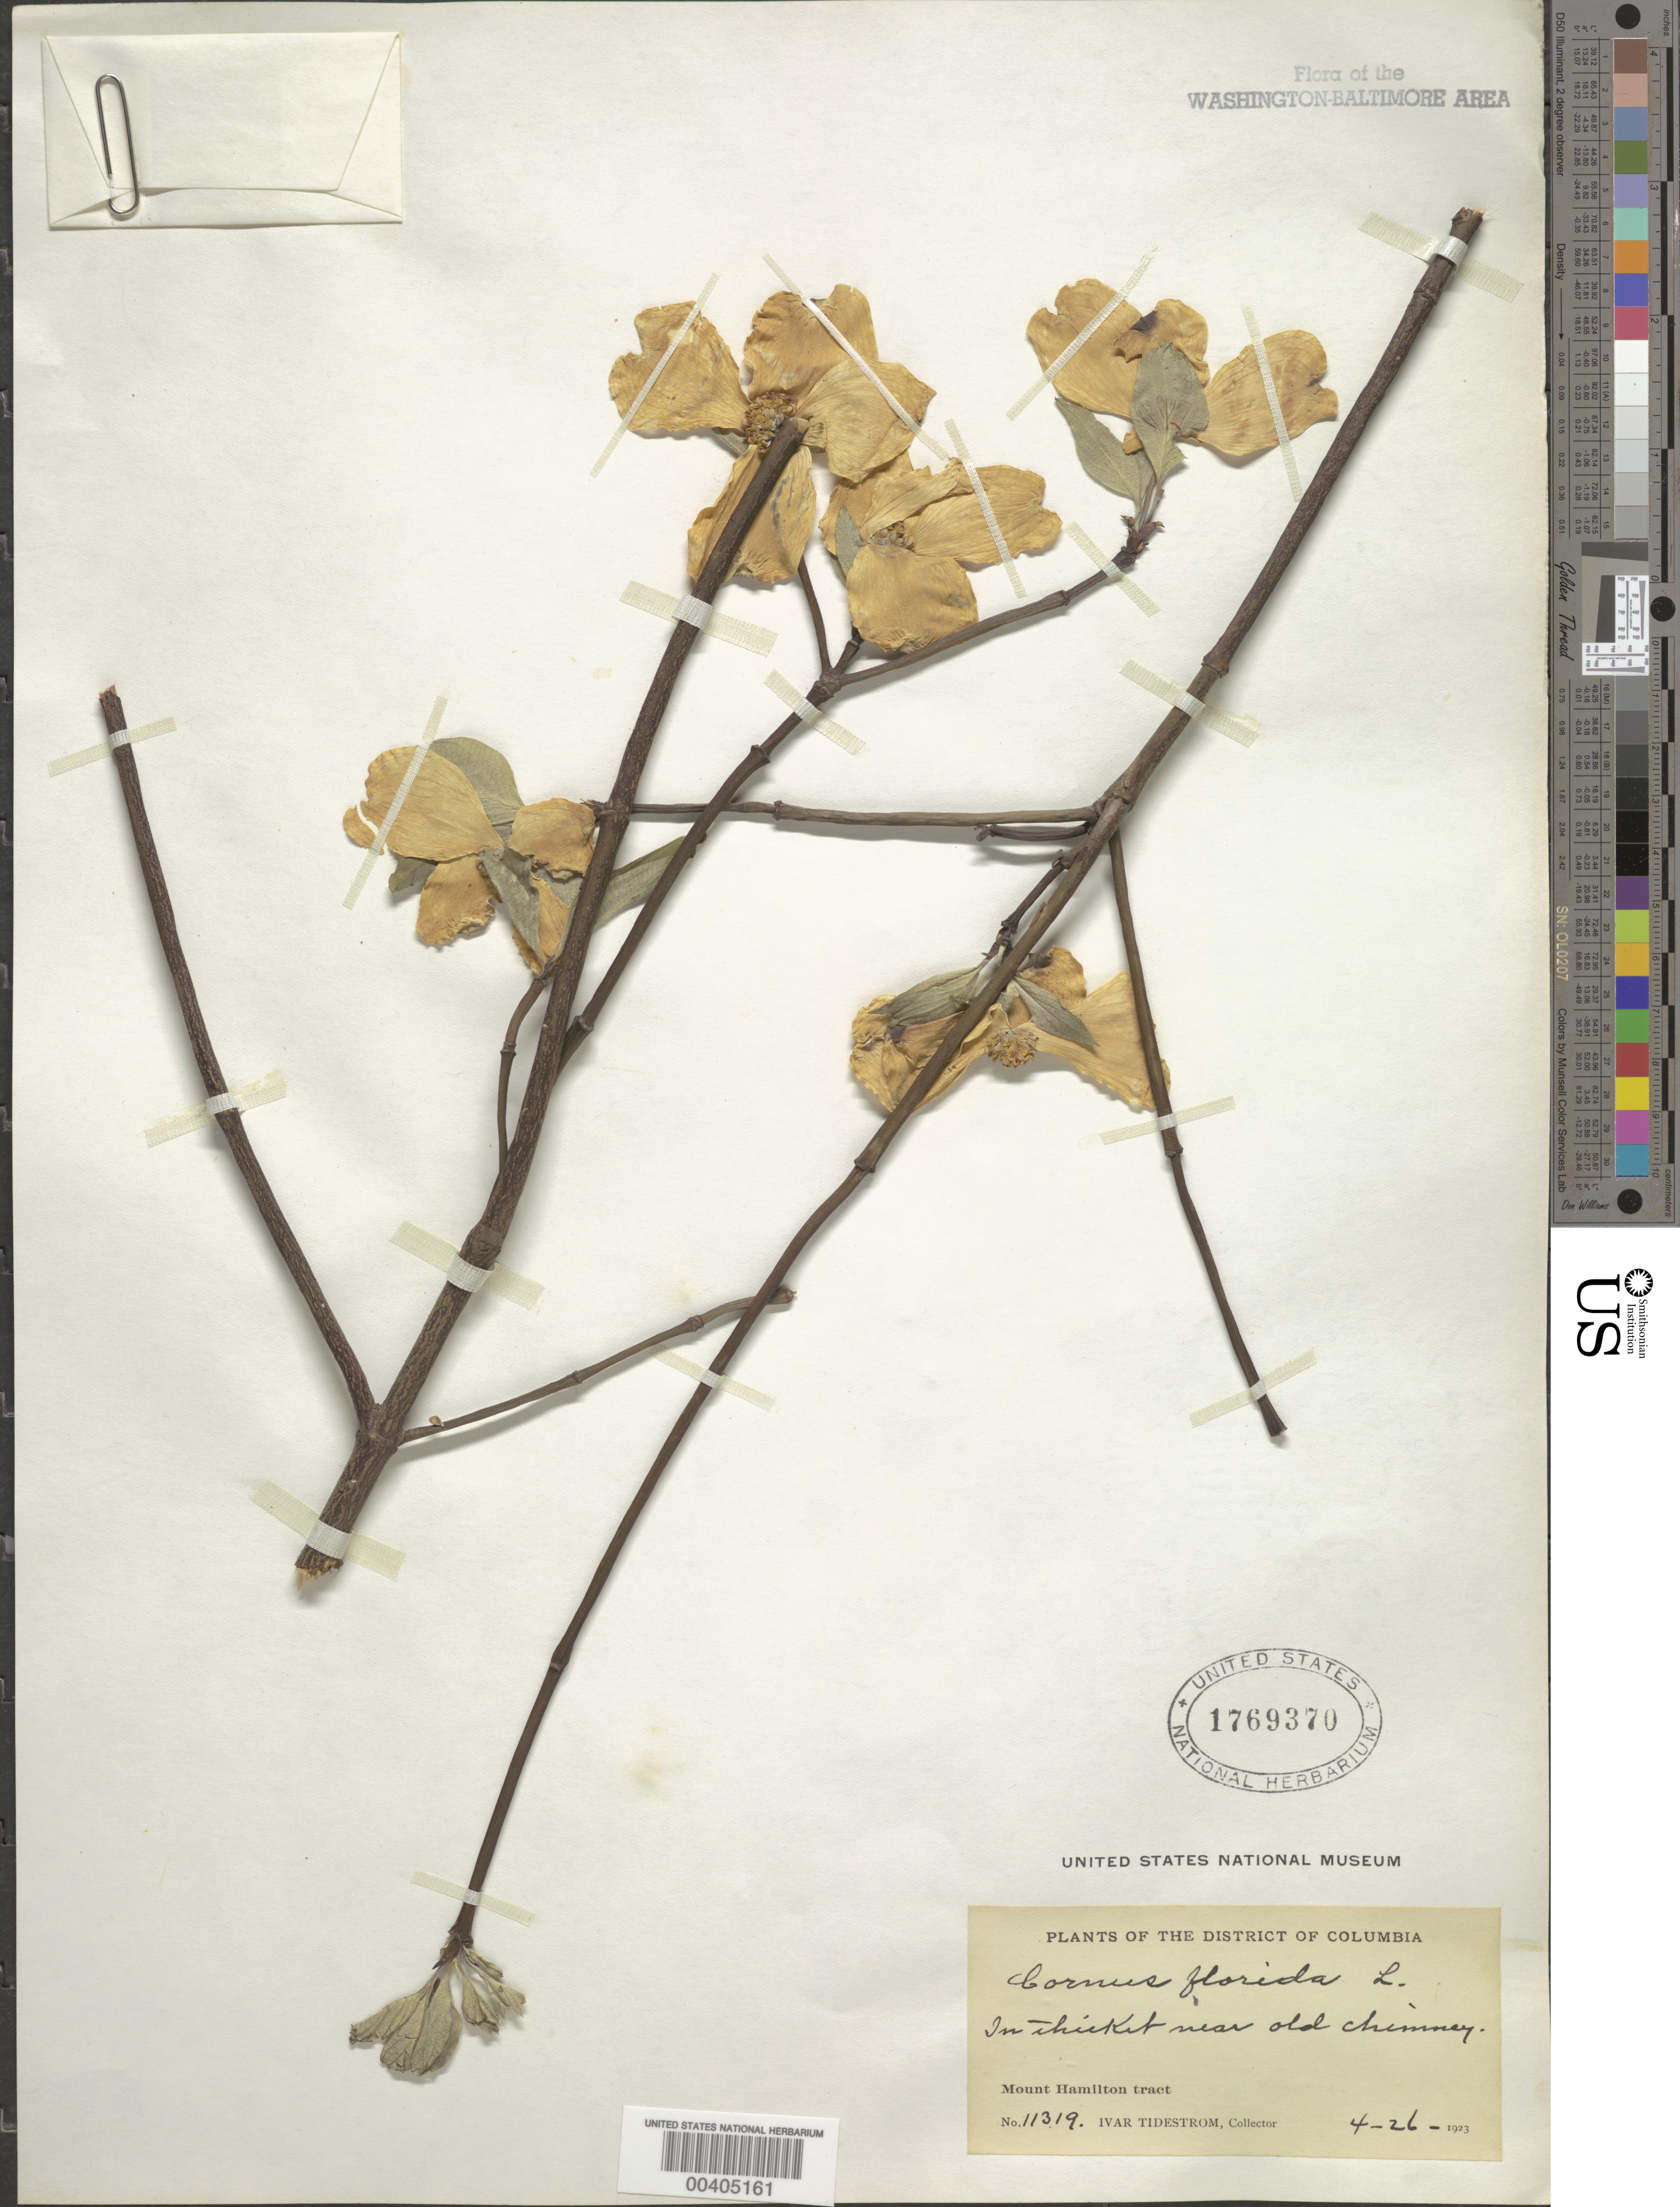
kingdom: Plantae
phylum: Tracheophyta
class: Magnoliopsida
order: Cornales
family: Cornaceae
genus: Cornus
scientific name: Cornus florida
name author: L.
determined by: Leonard, Emery C., (US)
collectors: I. F. Tidestrom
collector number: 11319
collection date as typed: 26 Apr 1923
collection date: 1923-04-26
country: United States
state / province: District of Columbia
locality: Mount Hamilton Tract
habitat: In thicket near old chimney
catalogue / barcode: US 1769370